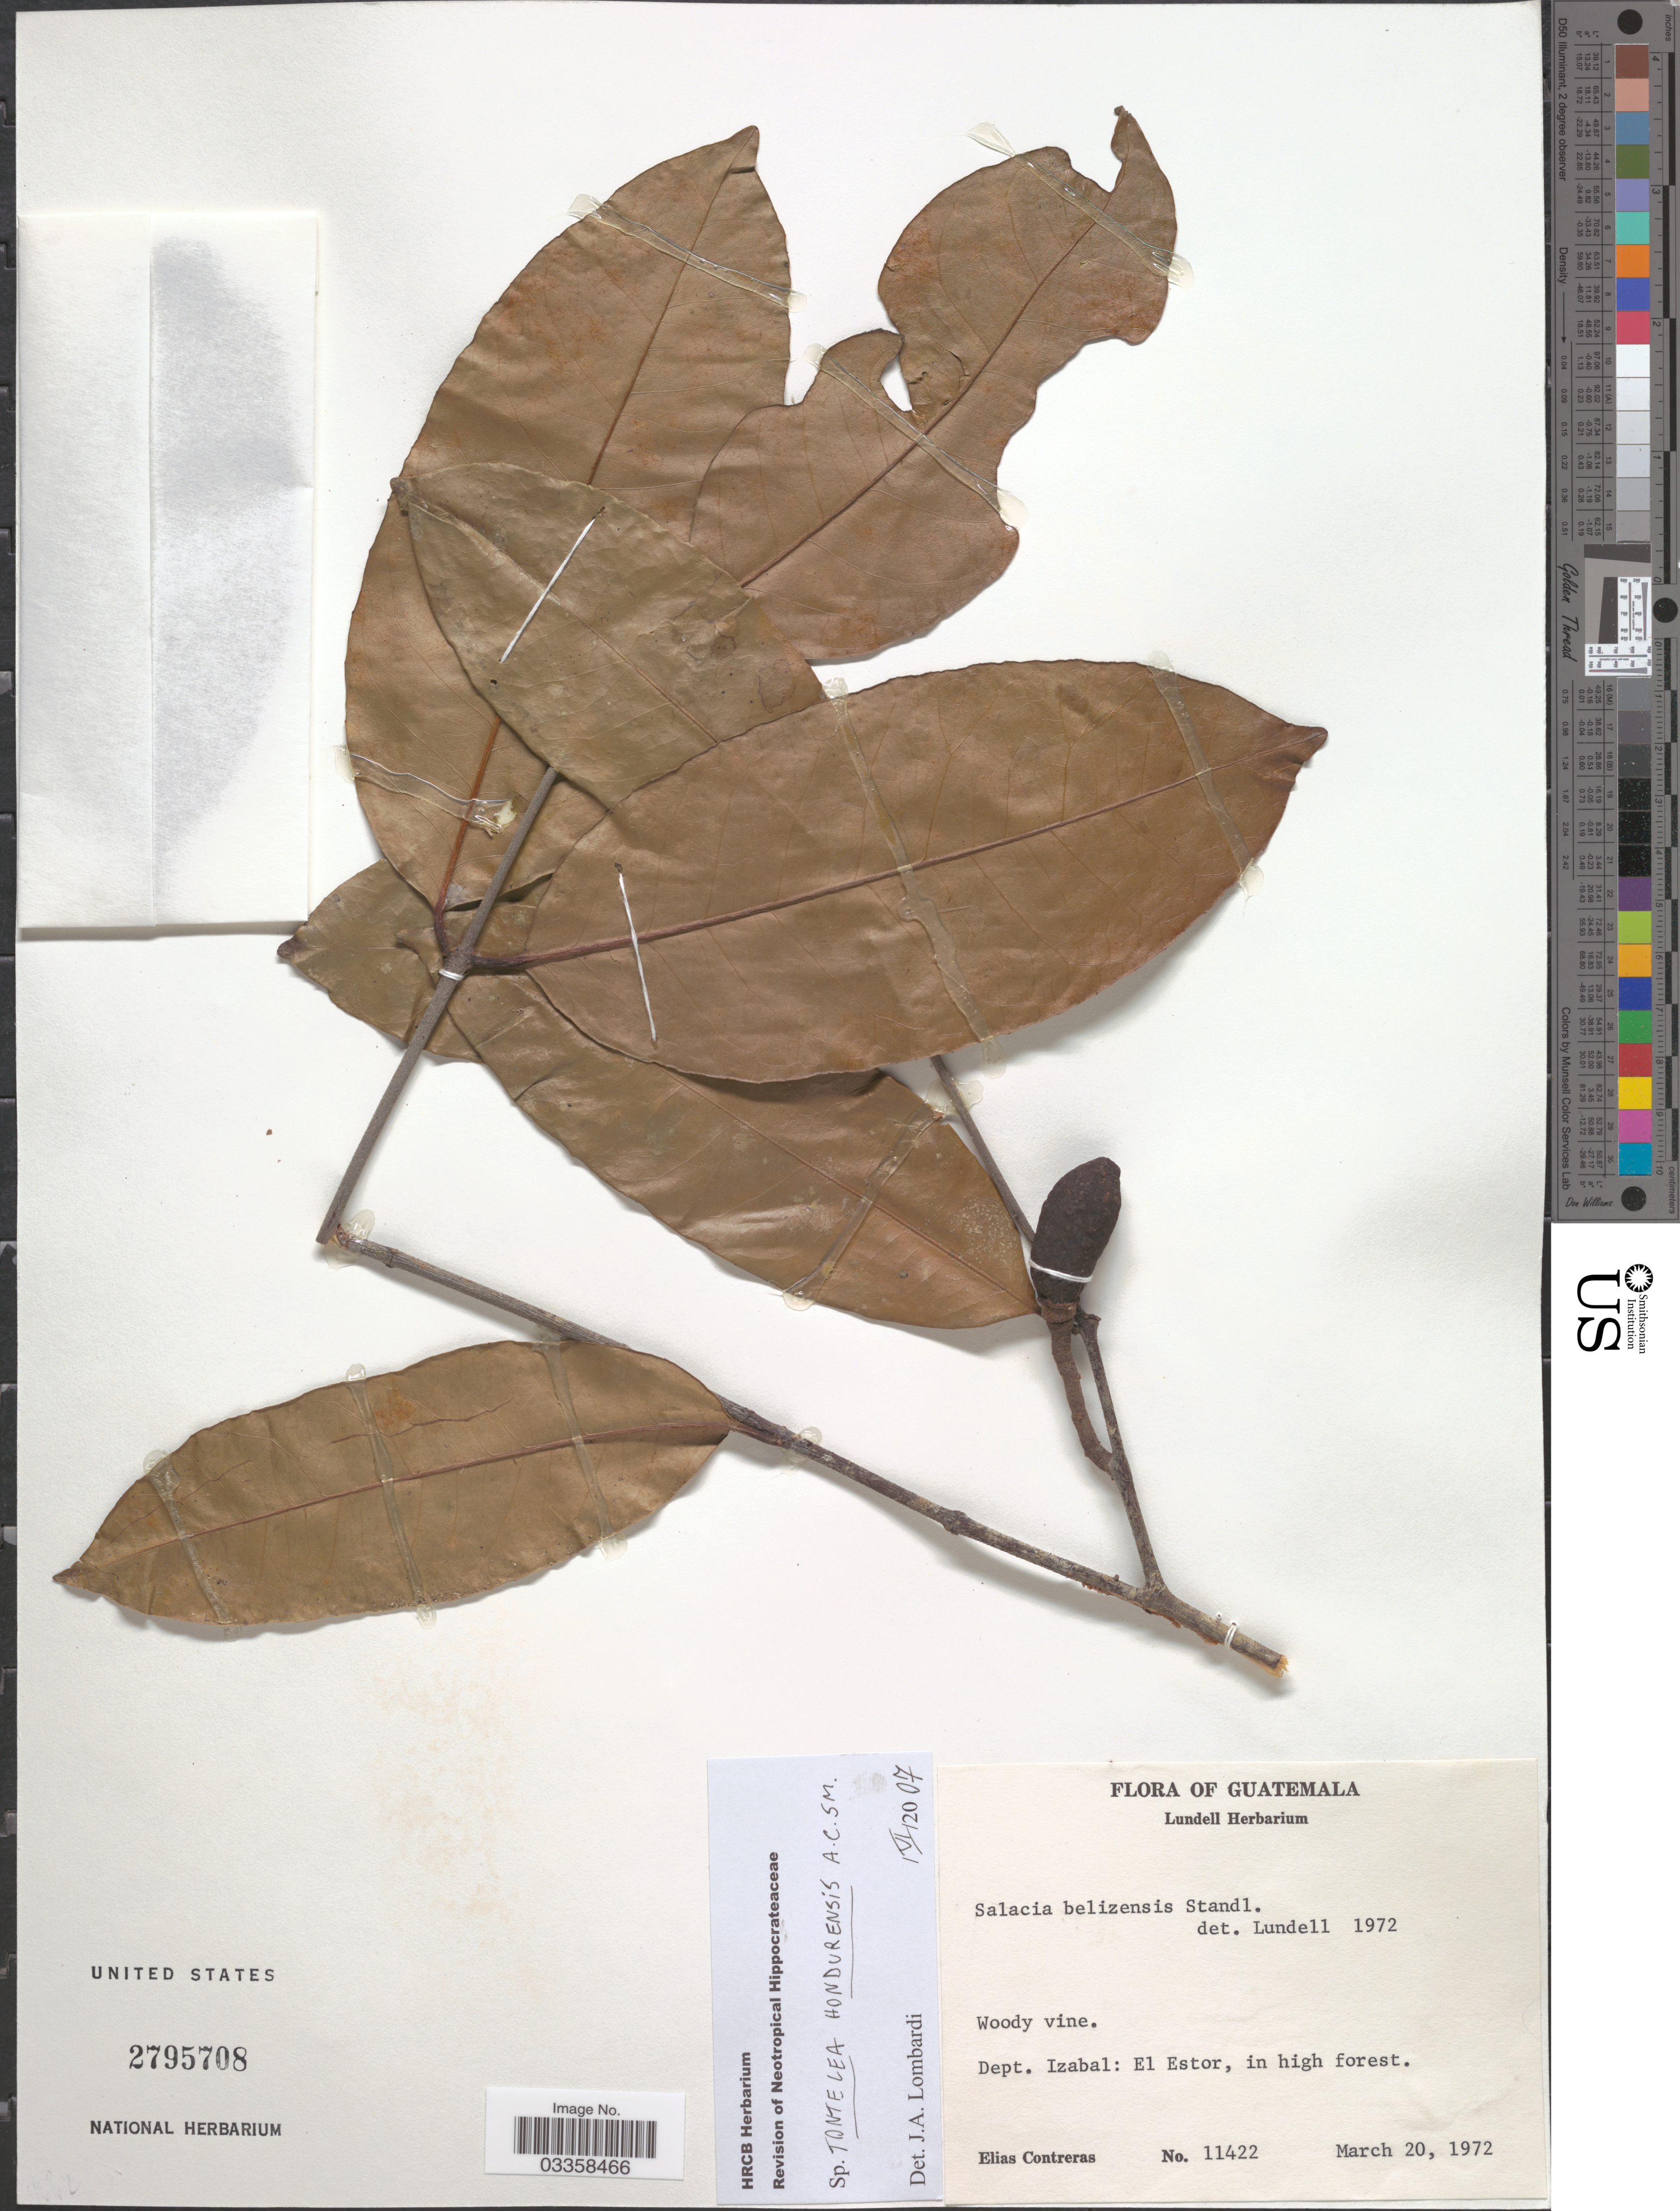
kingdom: Plantae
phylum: Tracheophyta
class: Magnoliopsida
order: Celastrales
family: Celastraceae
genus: Tontelea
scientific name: Tontelea hondurensis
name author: A.C. Sm.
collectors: E. Contreras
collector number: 11422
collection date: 1972-03-20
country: Guatemala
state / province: Izabal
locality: Dept. Izabal: El Estor, in high forest.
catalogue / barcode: US 2795708